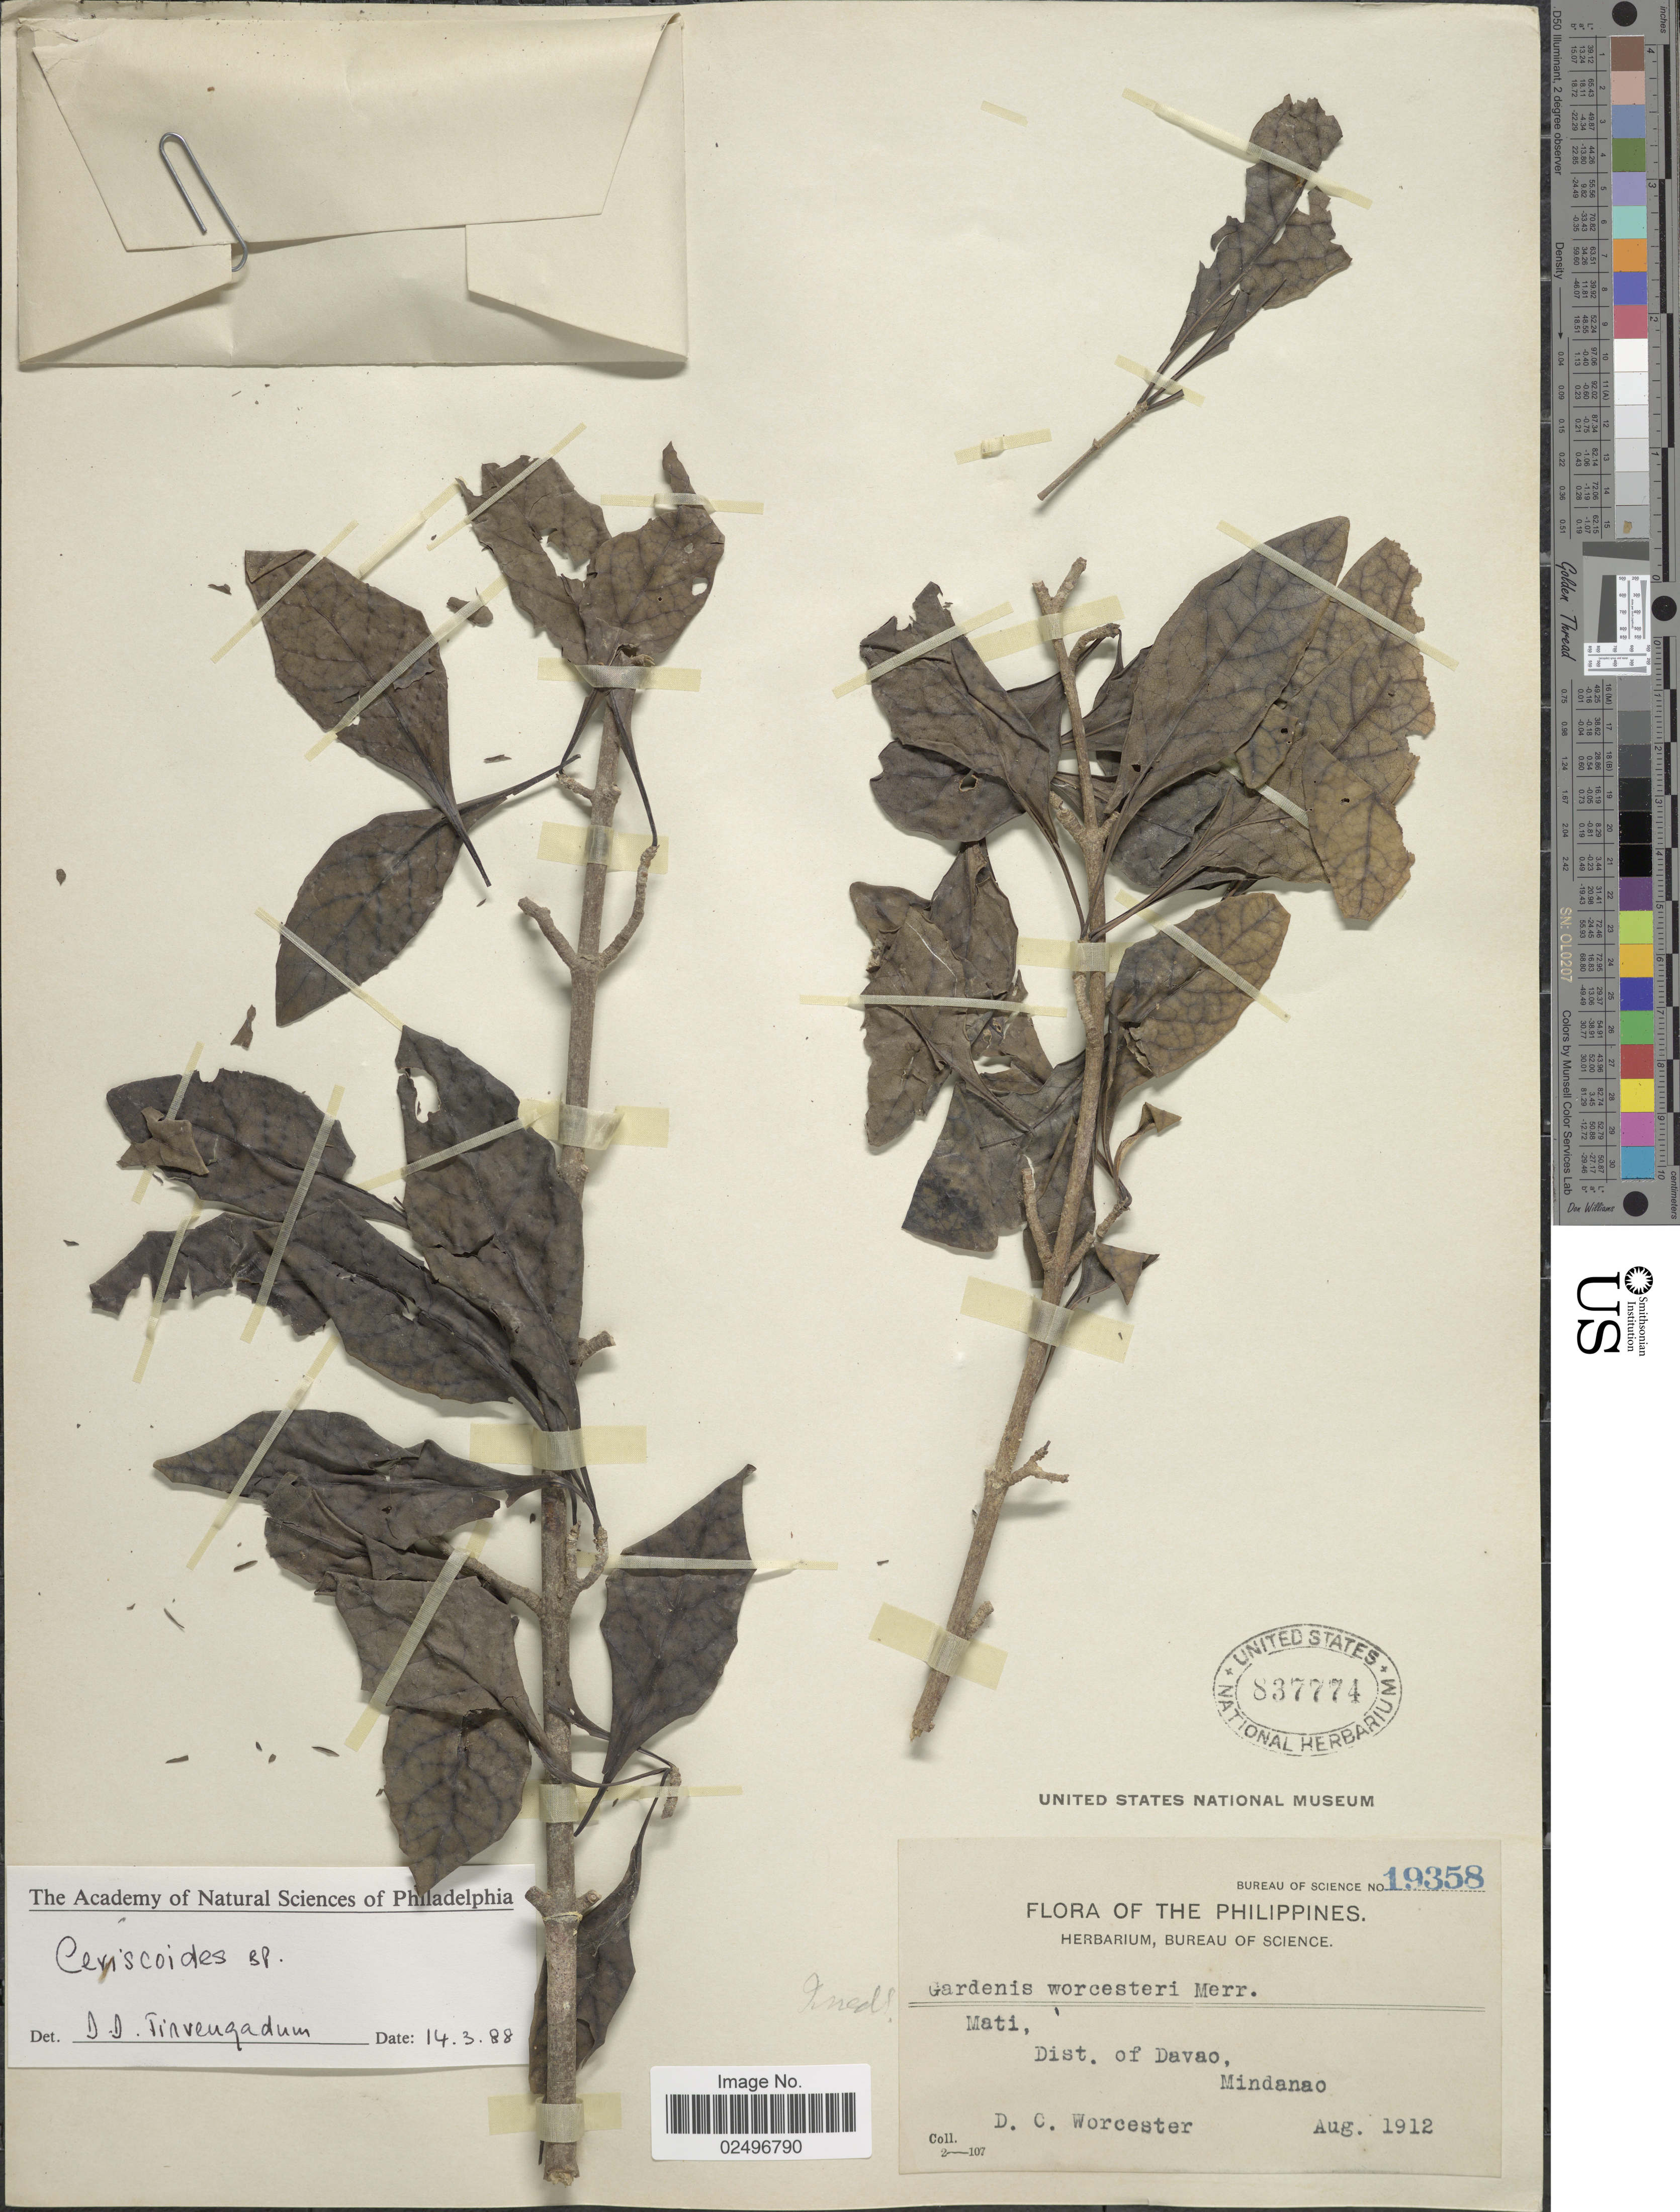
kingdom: Plantae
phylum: Tracheophyta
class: Magnoliopsida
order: Gentianales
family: Rubiaceae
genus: Ceriscoides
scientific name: Ceriscoides sp.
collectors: D. Worcester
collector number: Bureau of Science 19358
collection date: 1912-08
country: Philippines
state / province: Davao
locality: Mati, Dist. of Davao, Mindanao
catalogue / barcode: US 837774